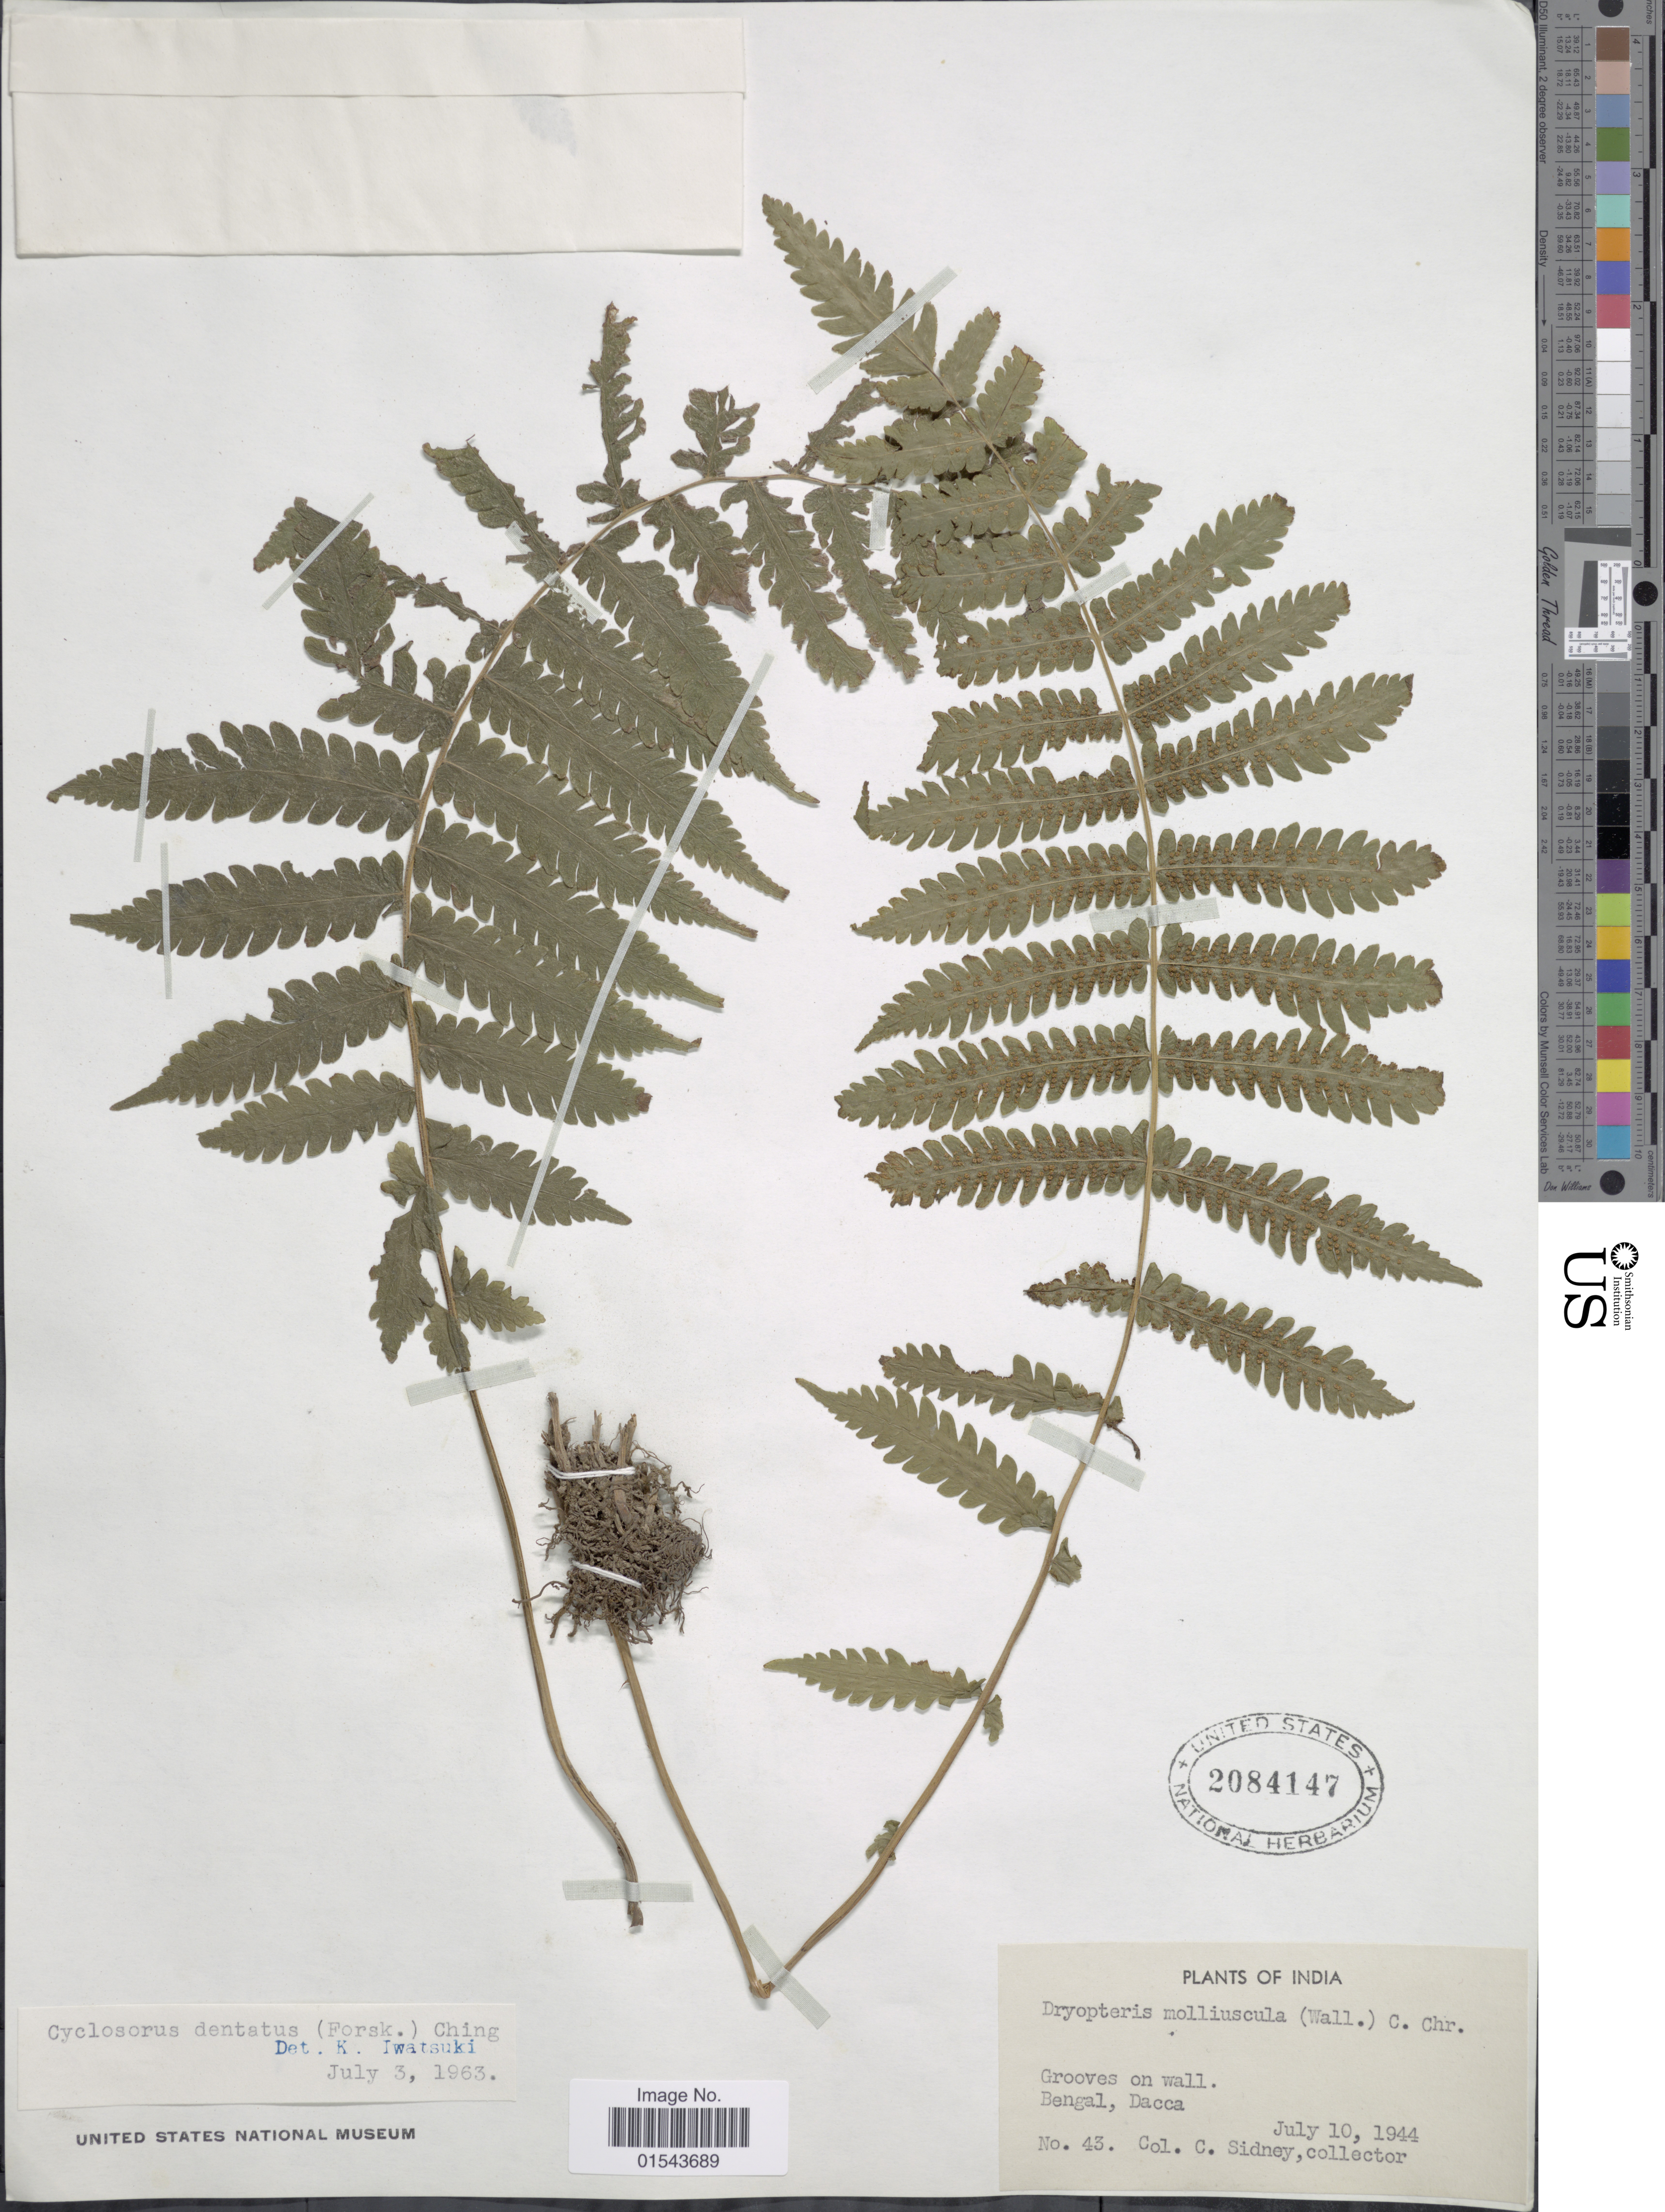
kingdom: Plantae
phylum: Tracheophyta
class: Polypodiopsida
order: Polypodiales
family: Thelypteridaceae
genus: Christella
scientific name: Christella molliuscula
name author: (Wall.) Holttum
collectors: C. Sidney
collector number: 43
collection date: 1944-07-10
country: India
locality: Bengal, Dacca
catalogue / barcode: US 2084147